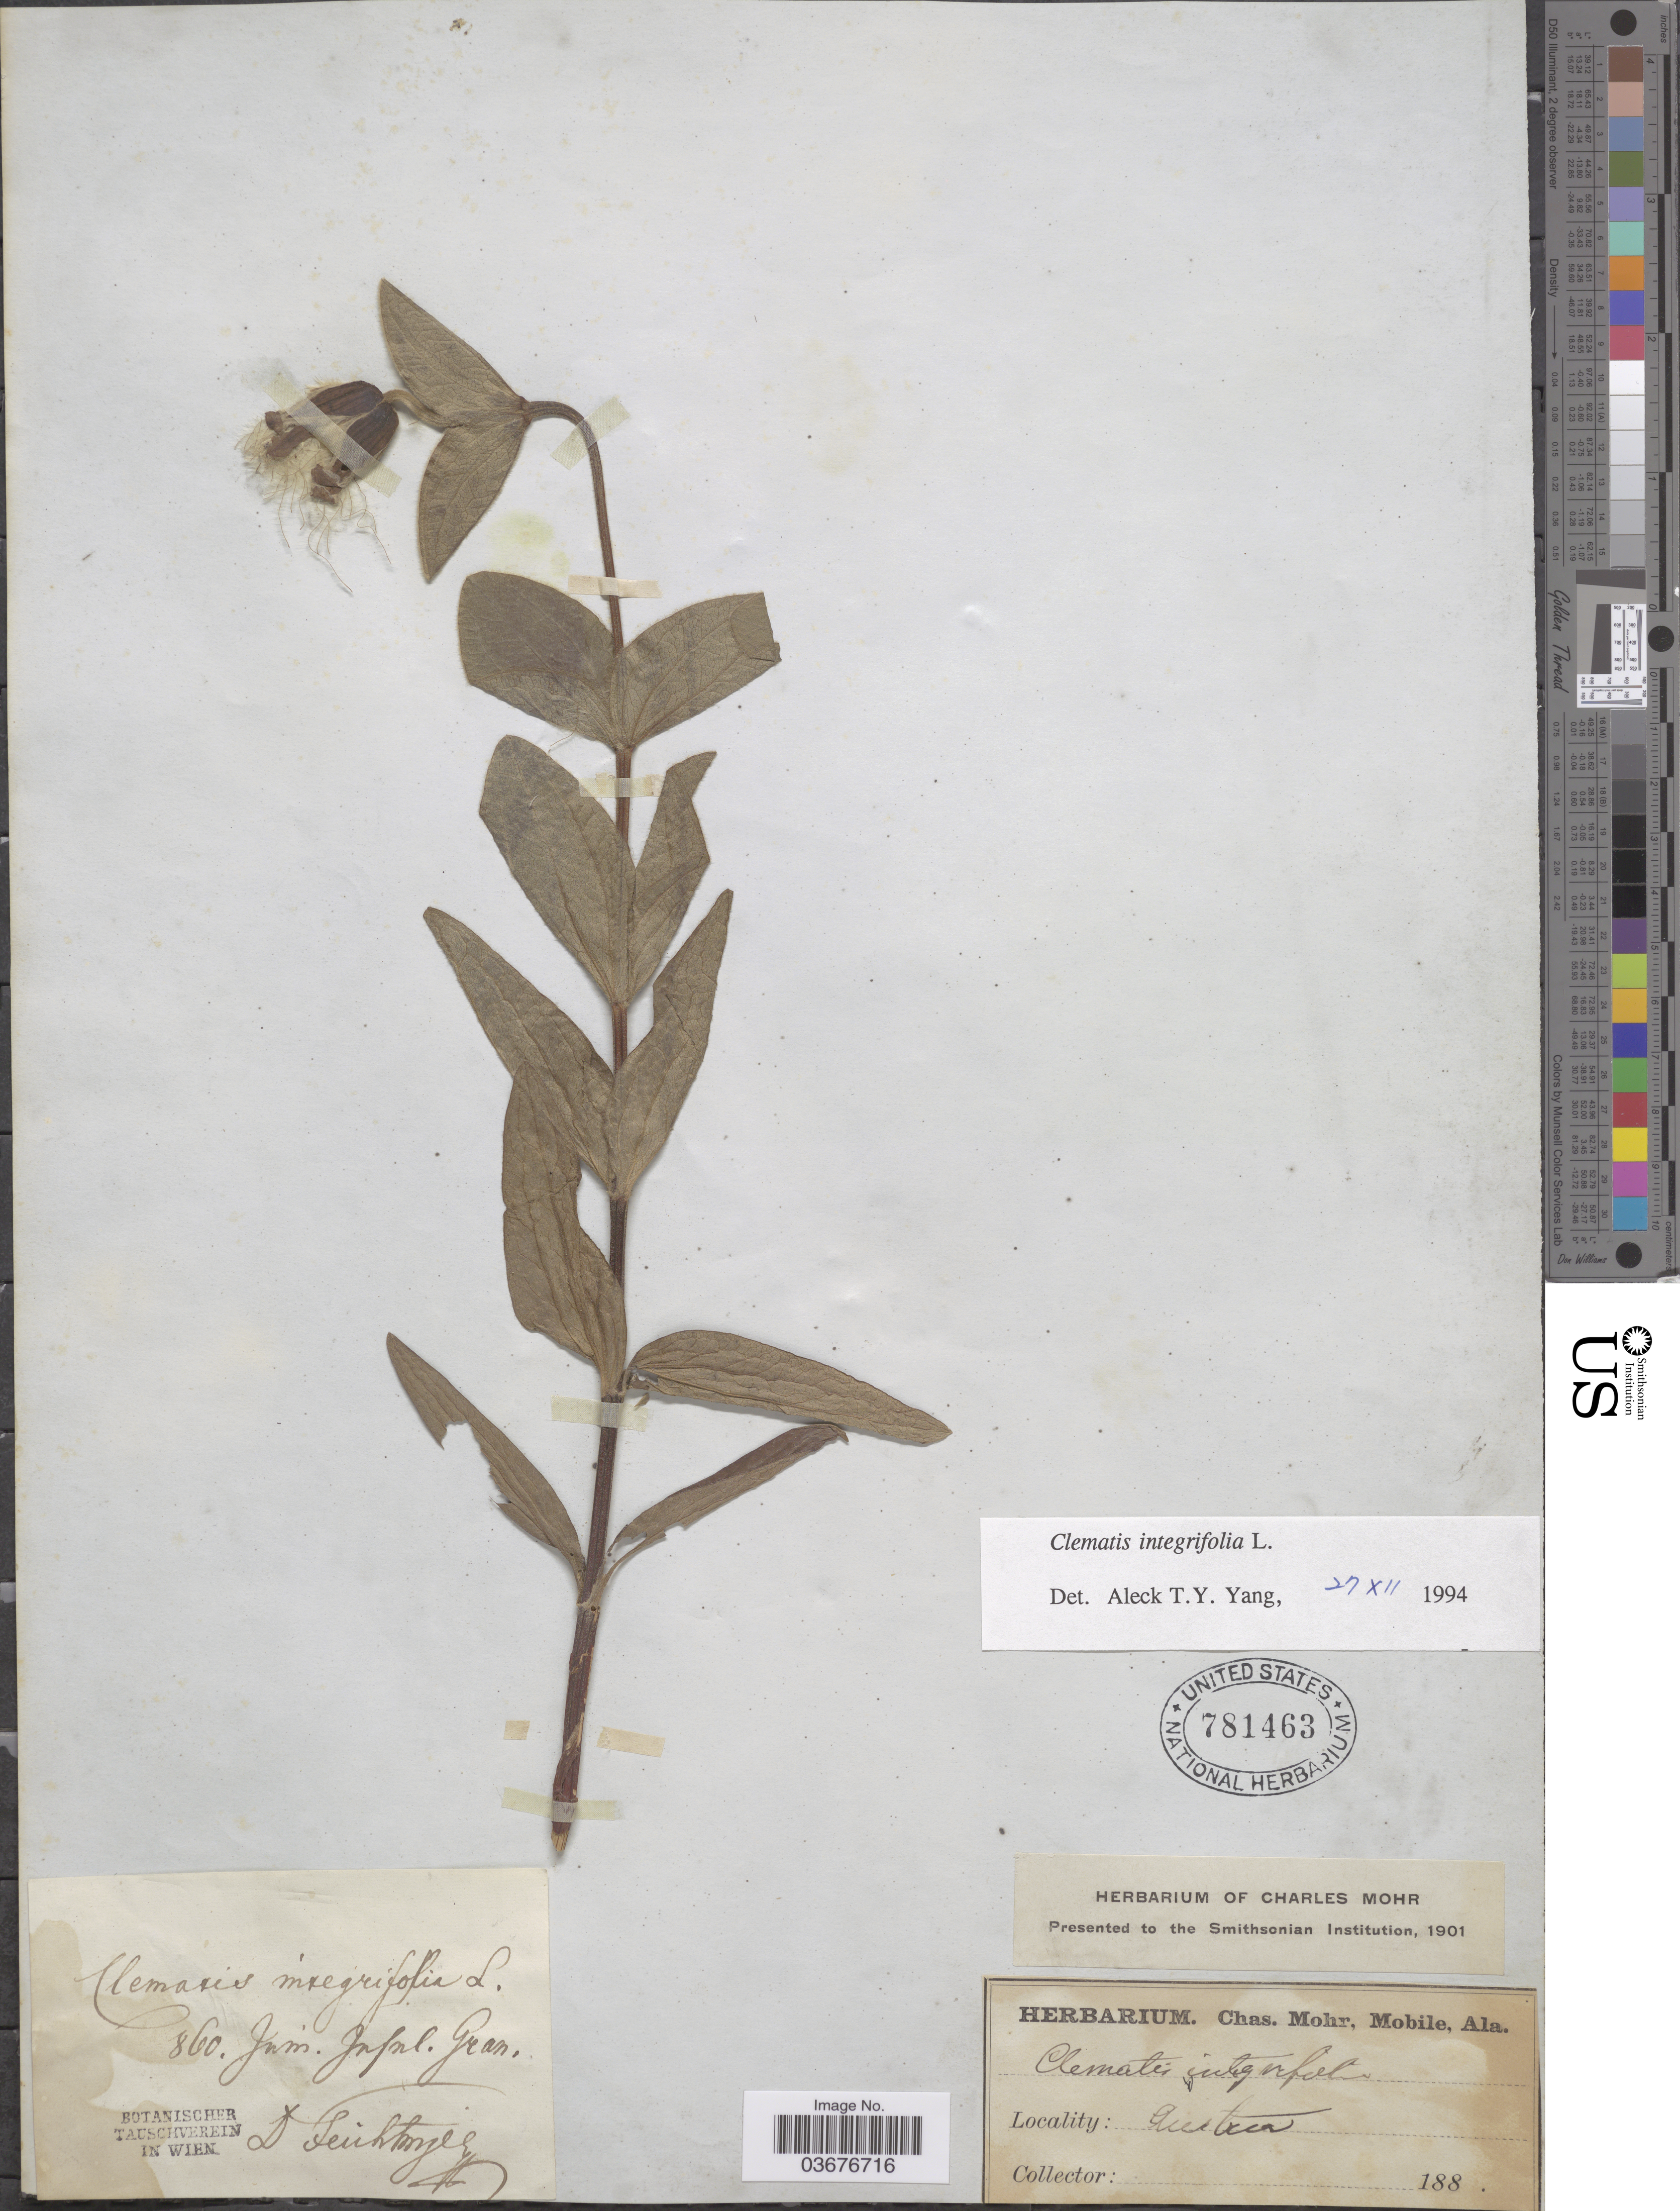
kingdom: Plantae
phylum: Tracheophyta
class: Magnoliopsida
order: Ranunculales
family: Ranunculaceae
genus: Clematis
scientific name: Clematis integrifolia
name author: L.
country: Austria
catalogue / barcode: US 781463